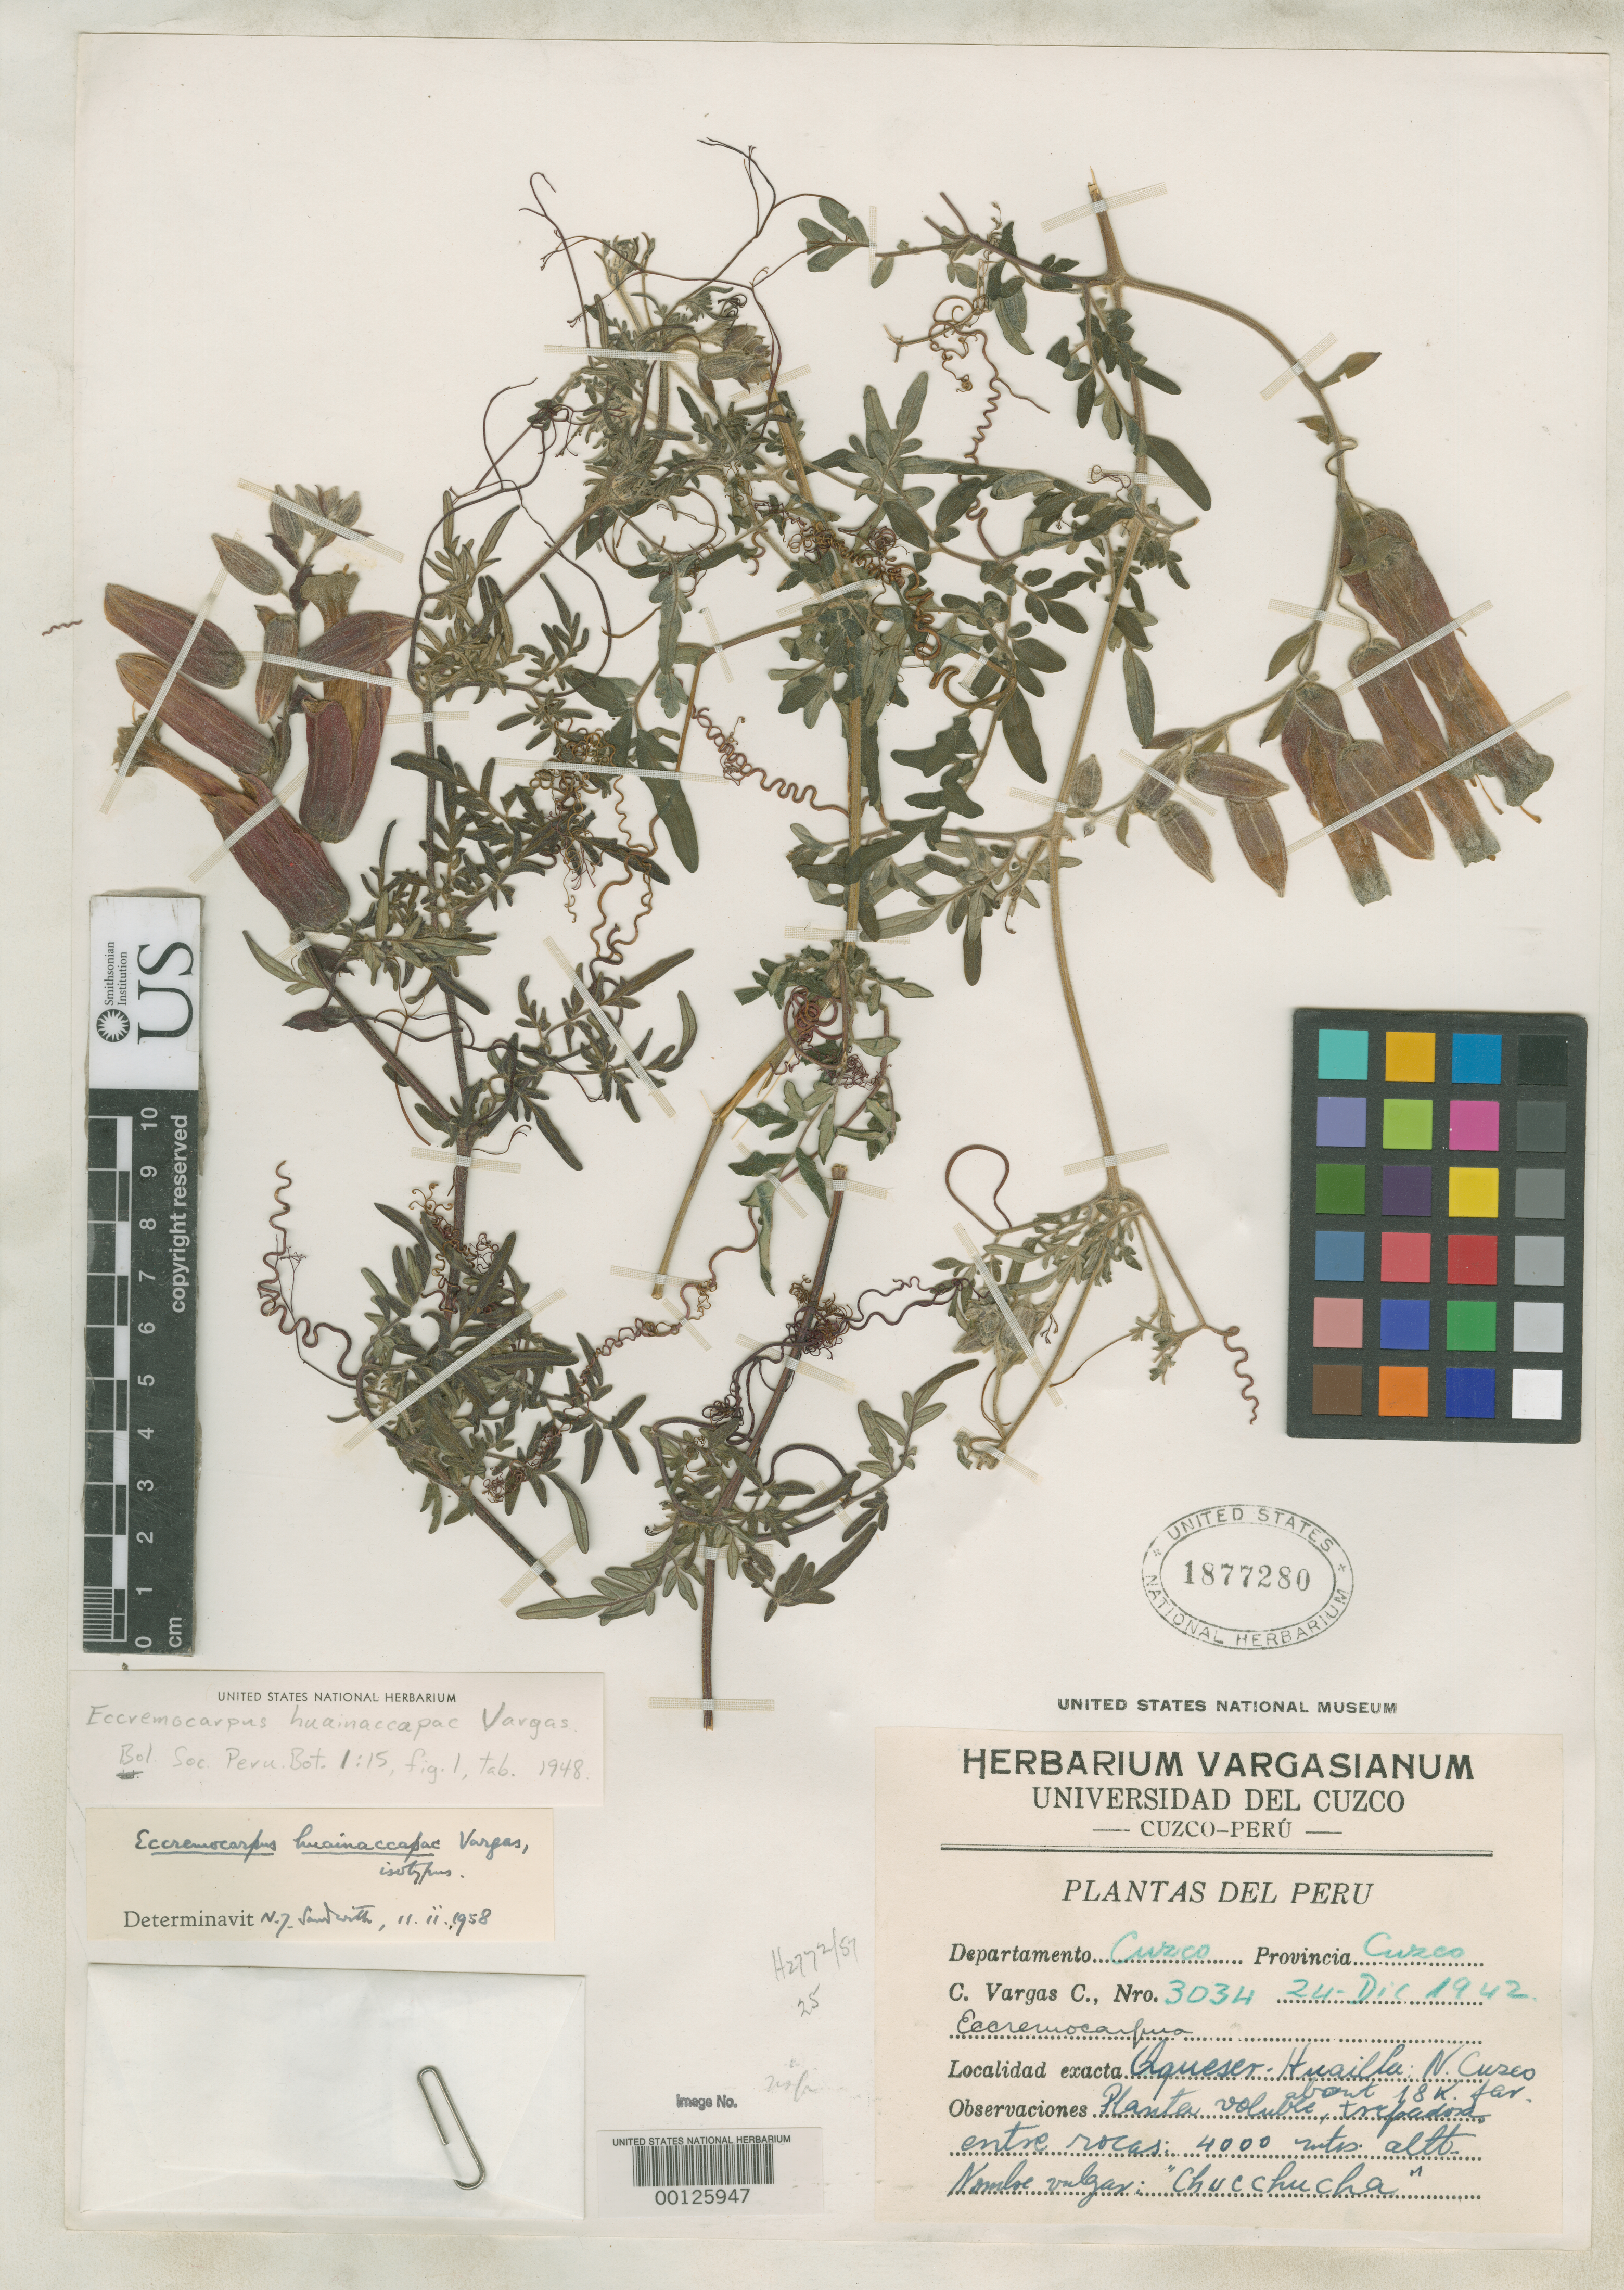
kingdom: Plantae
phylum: Tracheophyta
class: Magnoliopsida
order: Lamiales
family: Bignoniaceae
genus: Eccremocarpus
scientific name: Eccremocarpus huainaccapac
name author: Vargas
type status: Isotype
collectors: C. Vargas Calderón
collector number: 3034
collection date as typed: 24 Dec 1942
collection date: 1942-12-24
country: Peru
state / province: Cusco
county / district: Cusco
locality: Aqueser-Huailla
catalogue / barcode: US 1877280